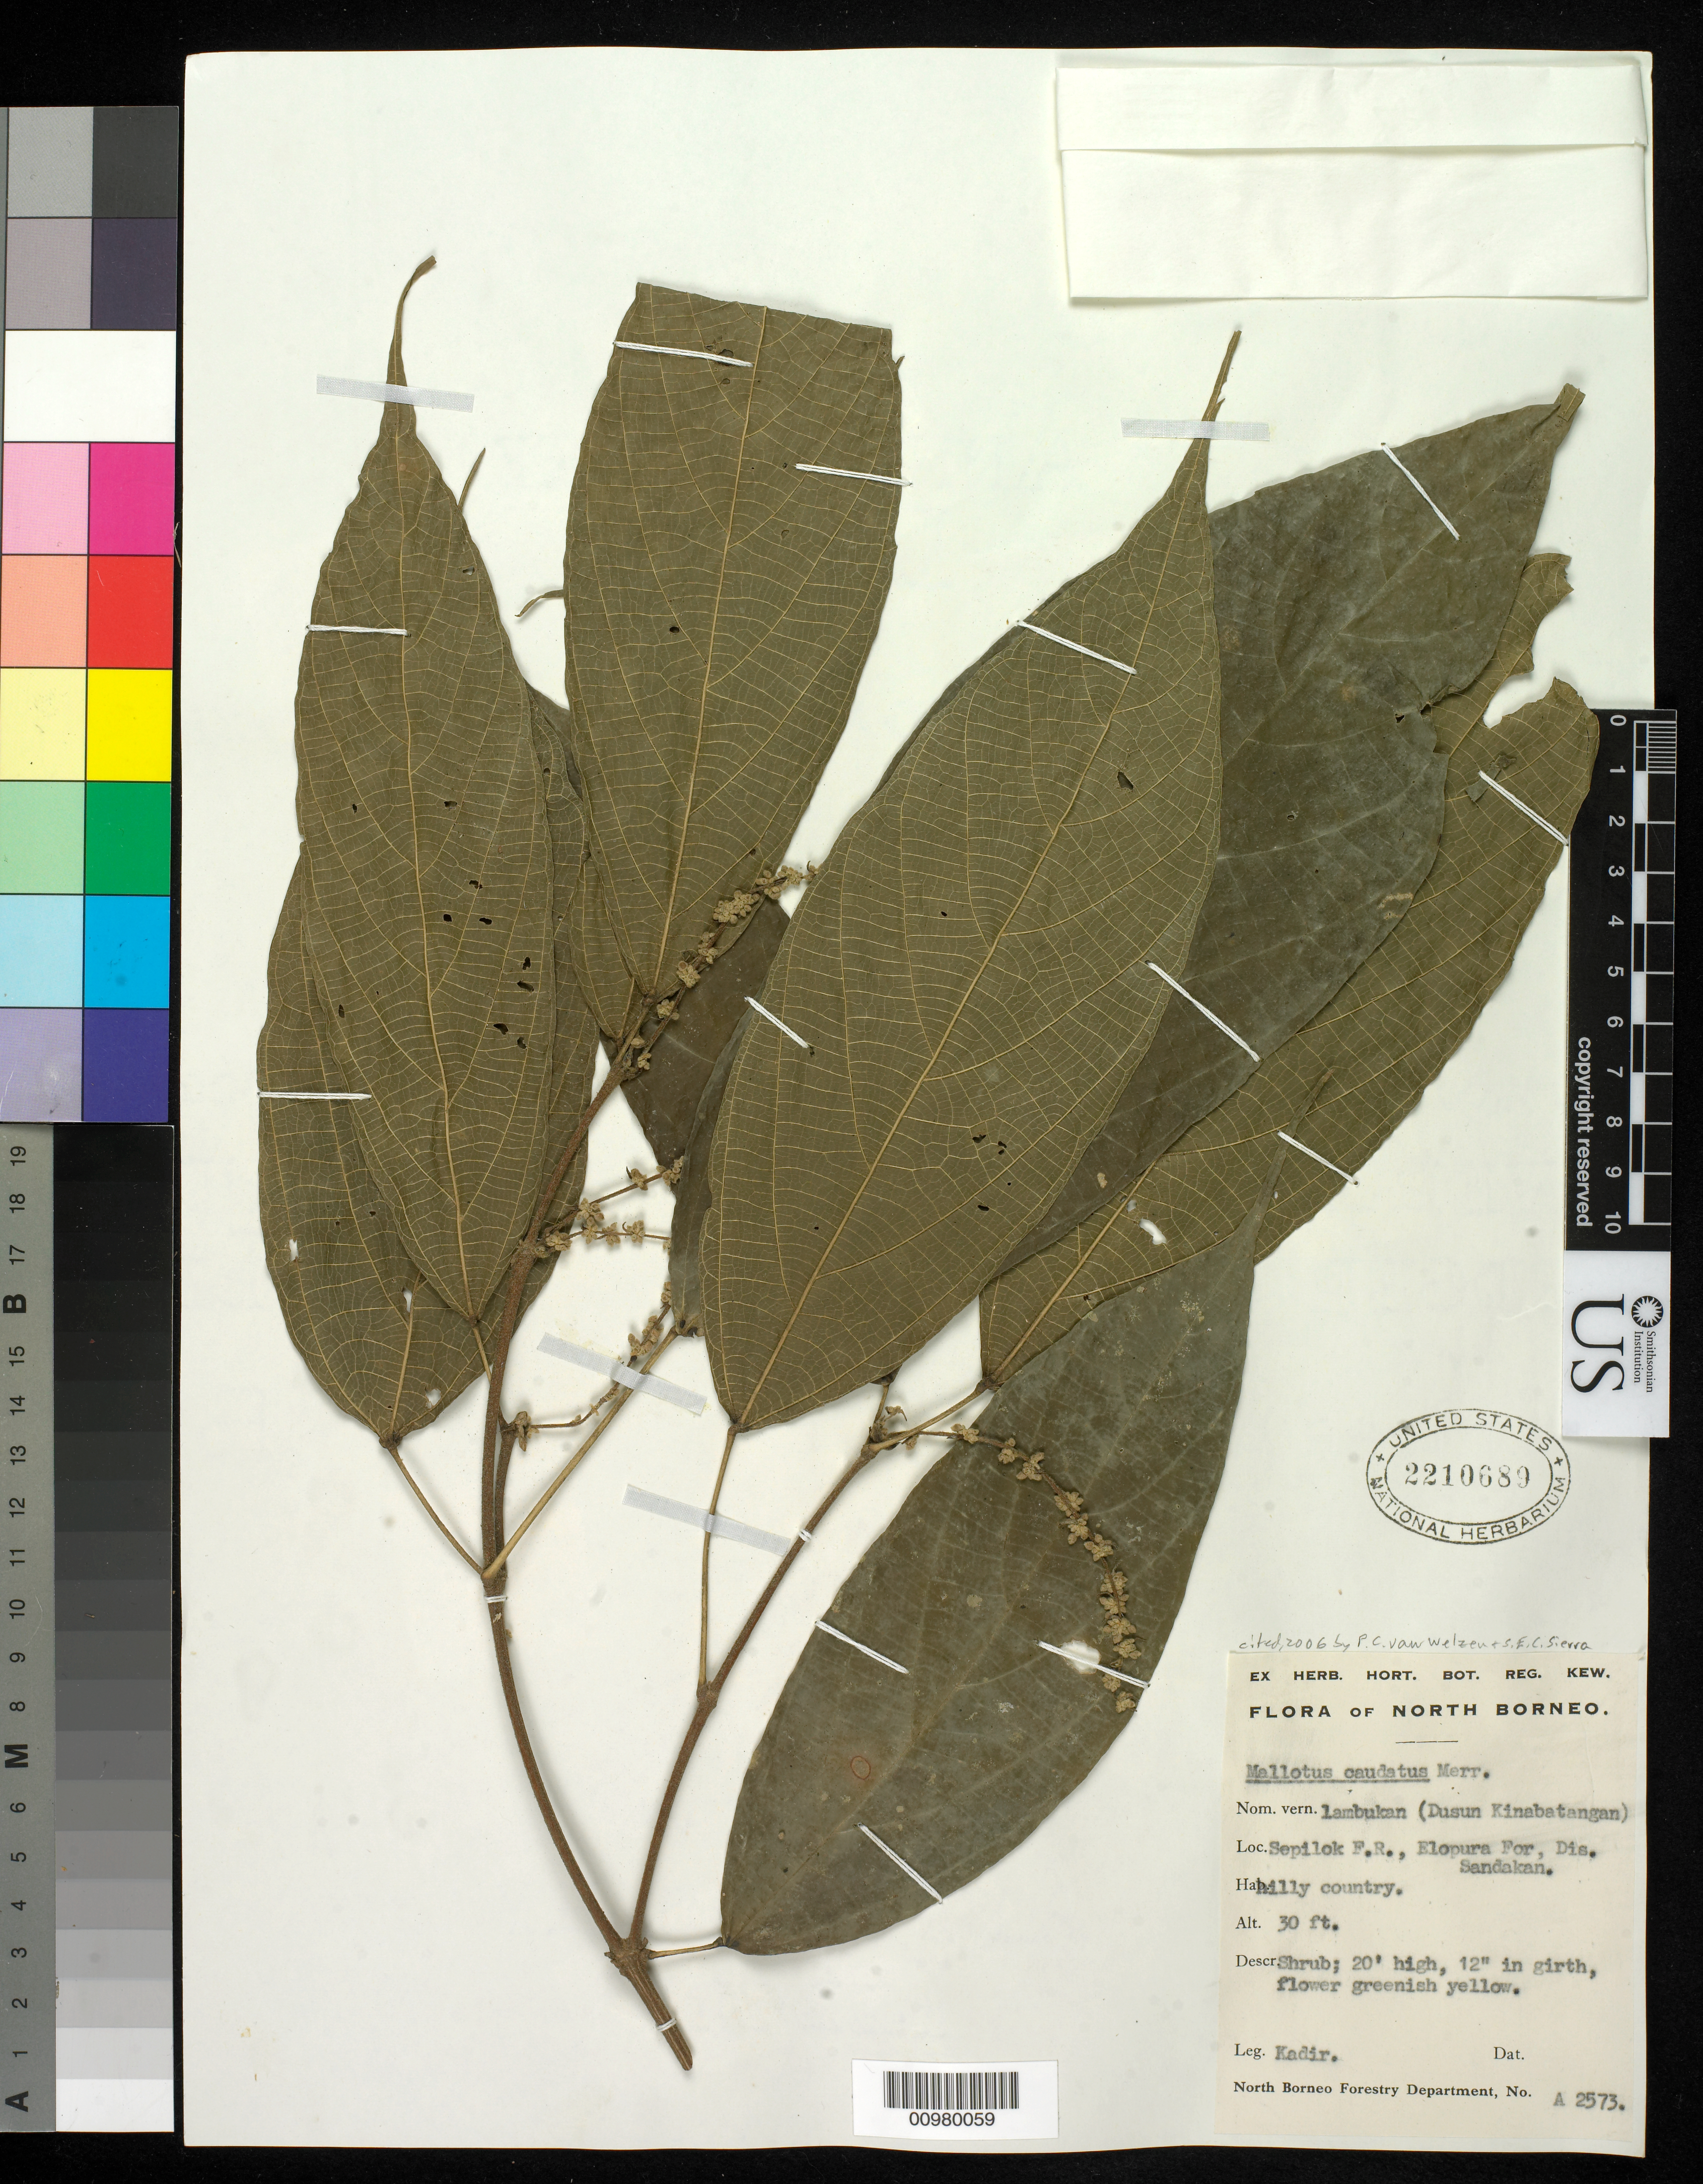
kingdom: Plantae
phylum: Tracheophyta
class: Magnoliopsida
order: Malpighiales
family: Euphorbiaceae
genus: Mallotus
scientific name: Mallotus caudatus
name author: Merr.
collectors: Kadir Bin Abdul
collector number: A 2473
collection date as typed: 05 Nov 1947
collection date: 1947-11-05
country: Malaysia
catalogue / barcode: US 2210658